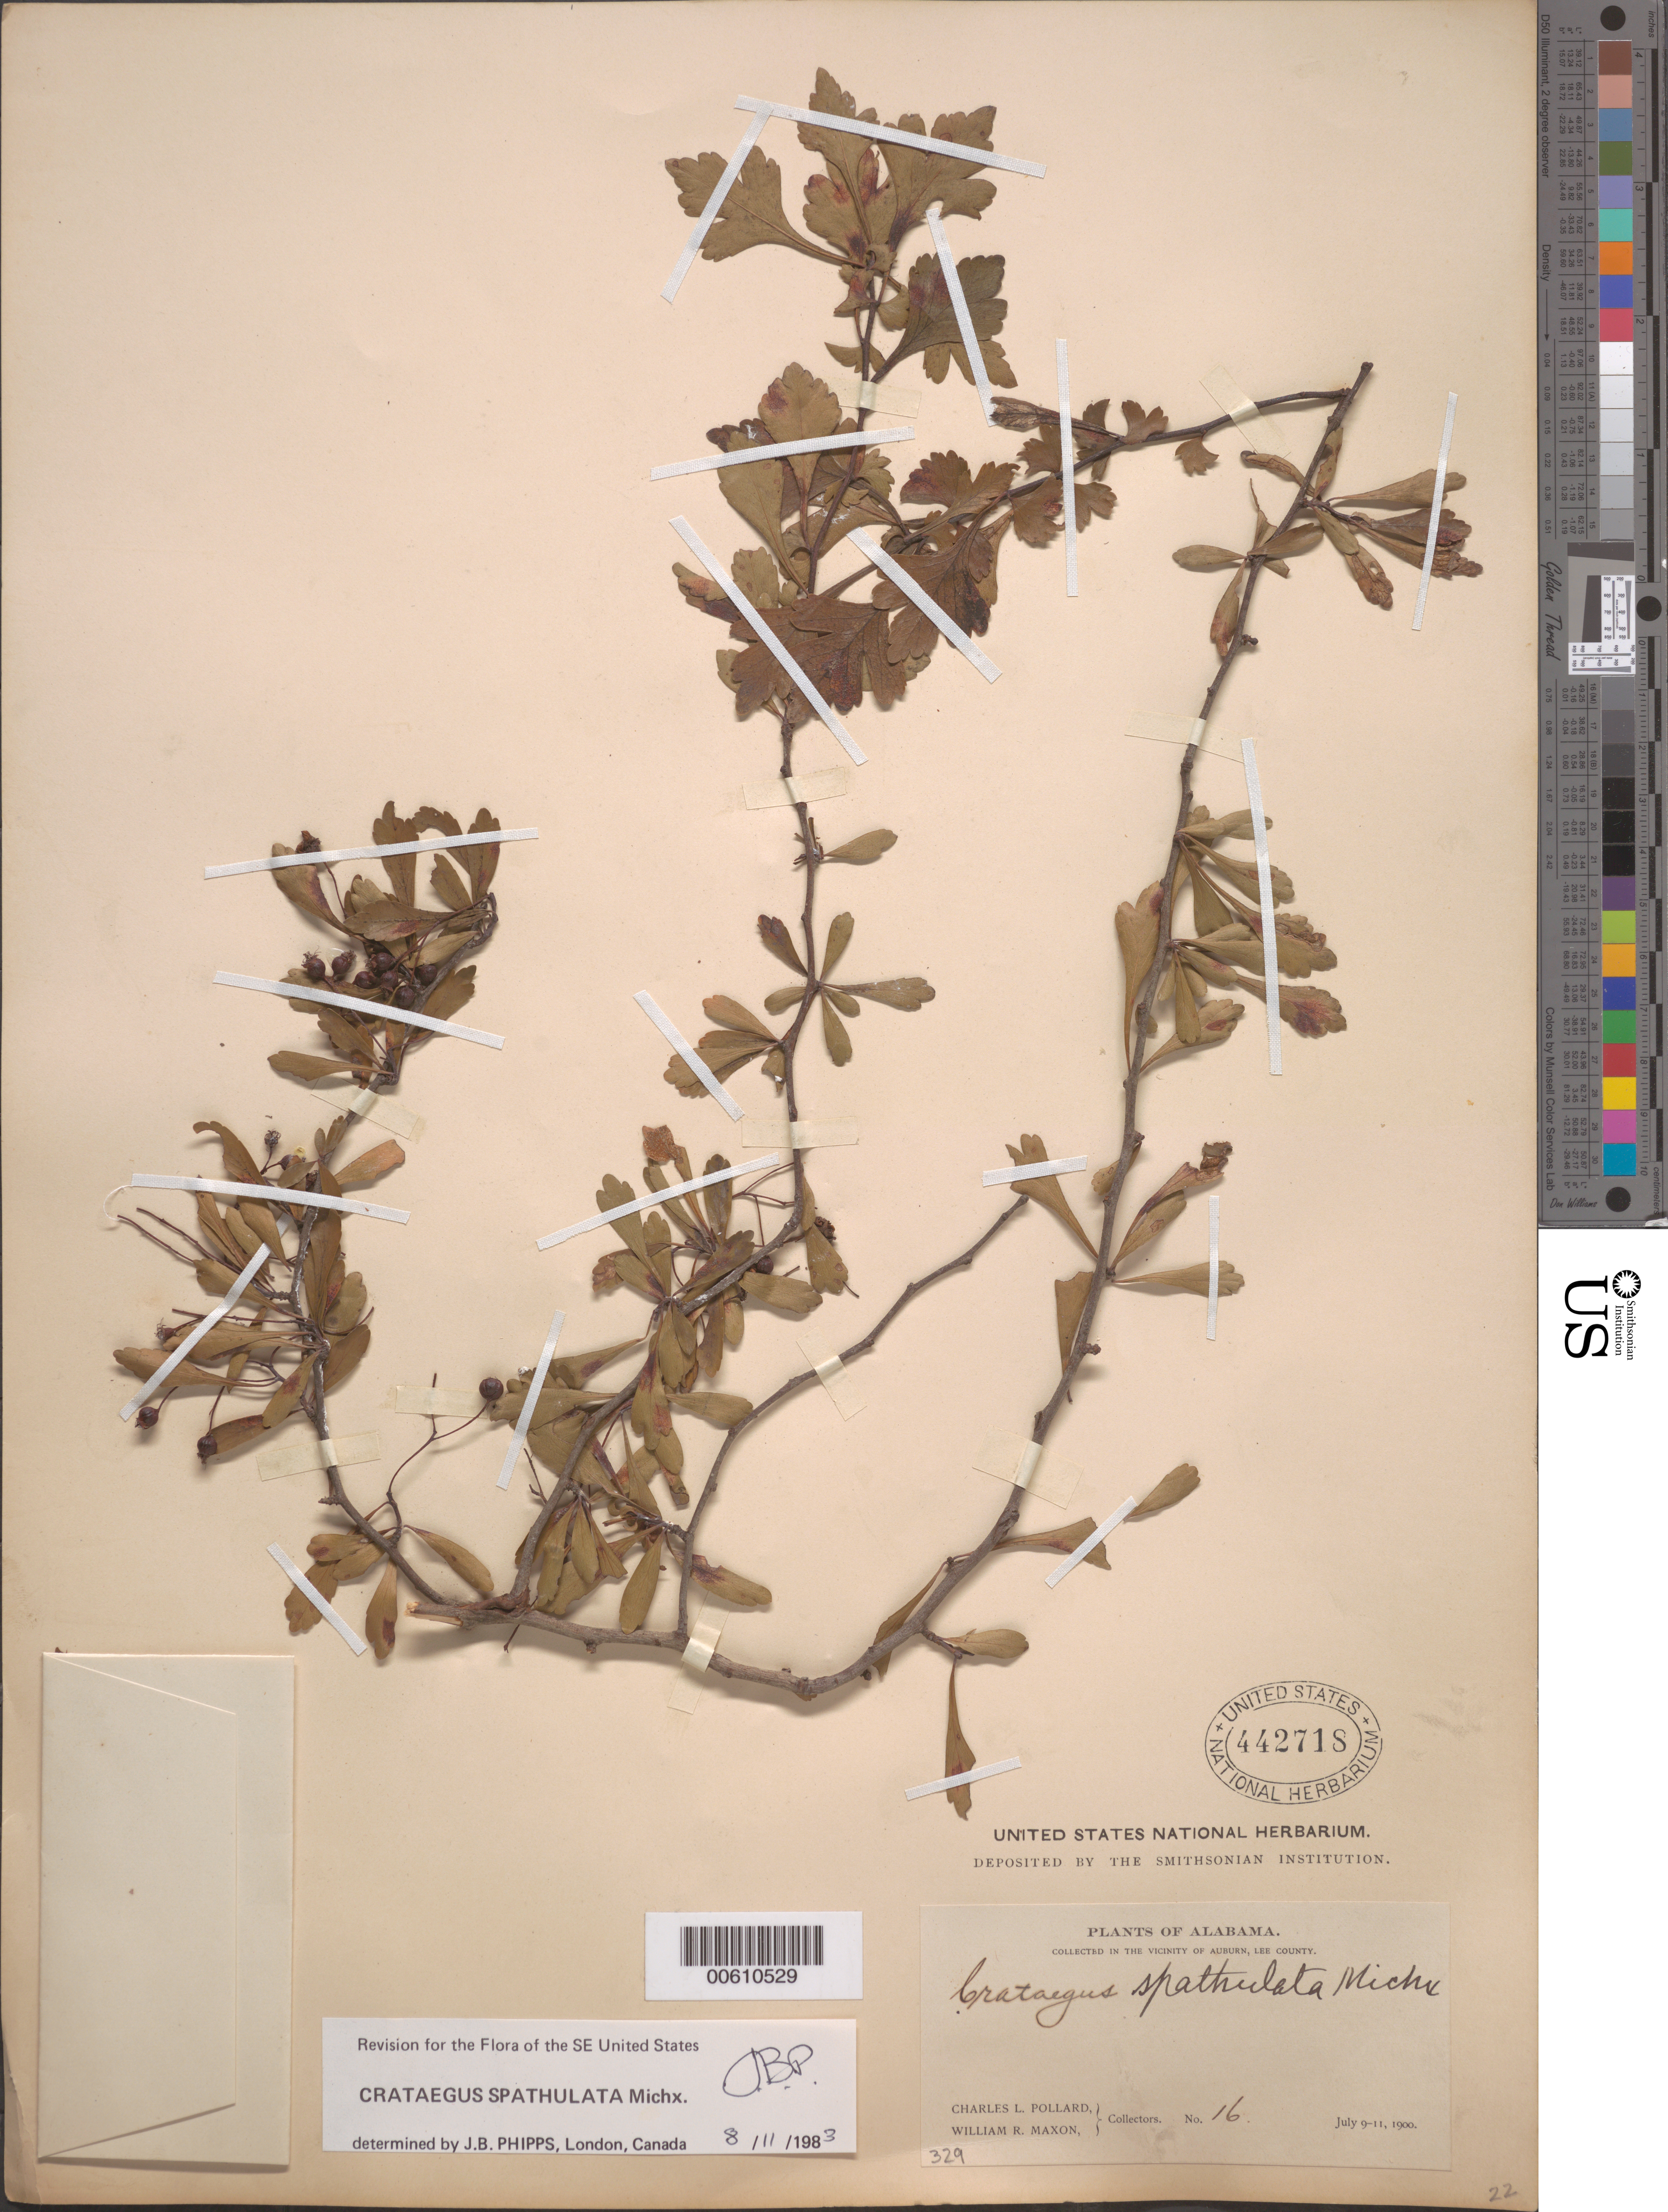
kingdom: Plantae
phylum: Tracheophyta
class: Magnoliopsida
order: Rosales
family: Rosaceae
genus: Crataegus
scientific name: Crataegus spathulata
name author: Michx.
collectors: C. L. Pollard & W. R. Maxon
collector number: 16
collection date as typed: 09 Jul 1900 to 11 Jul 1900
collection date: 1900-07-09/1900-07-11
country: United States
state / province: Alabama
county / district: Lee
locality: Vicinity of Auburn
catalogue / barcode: US 442718